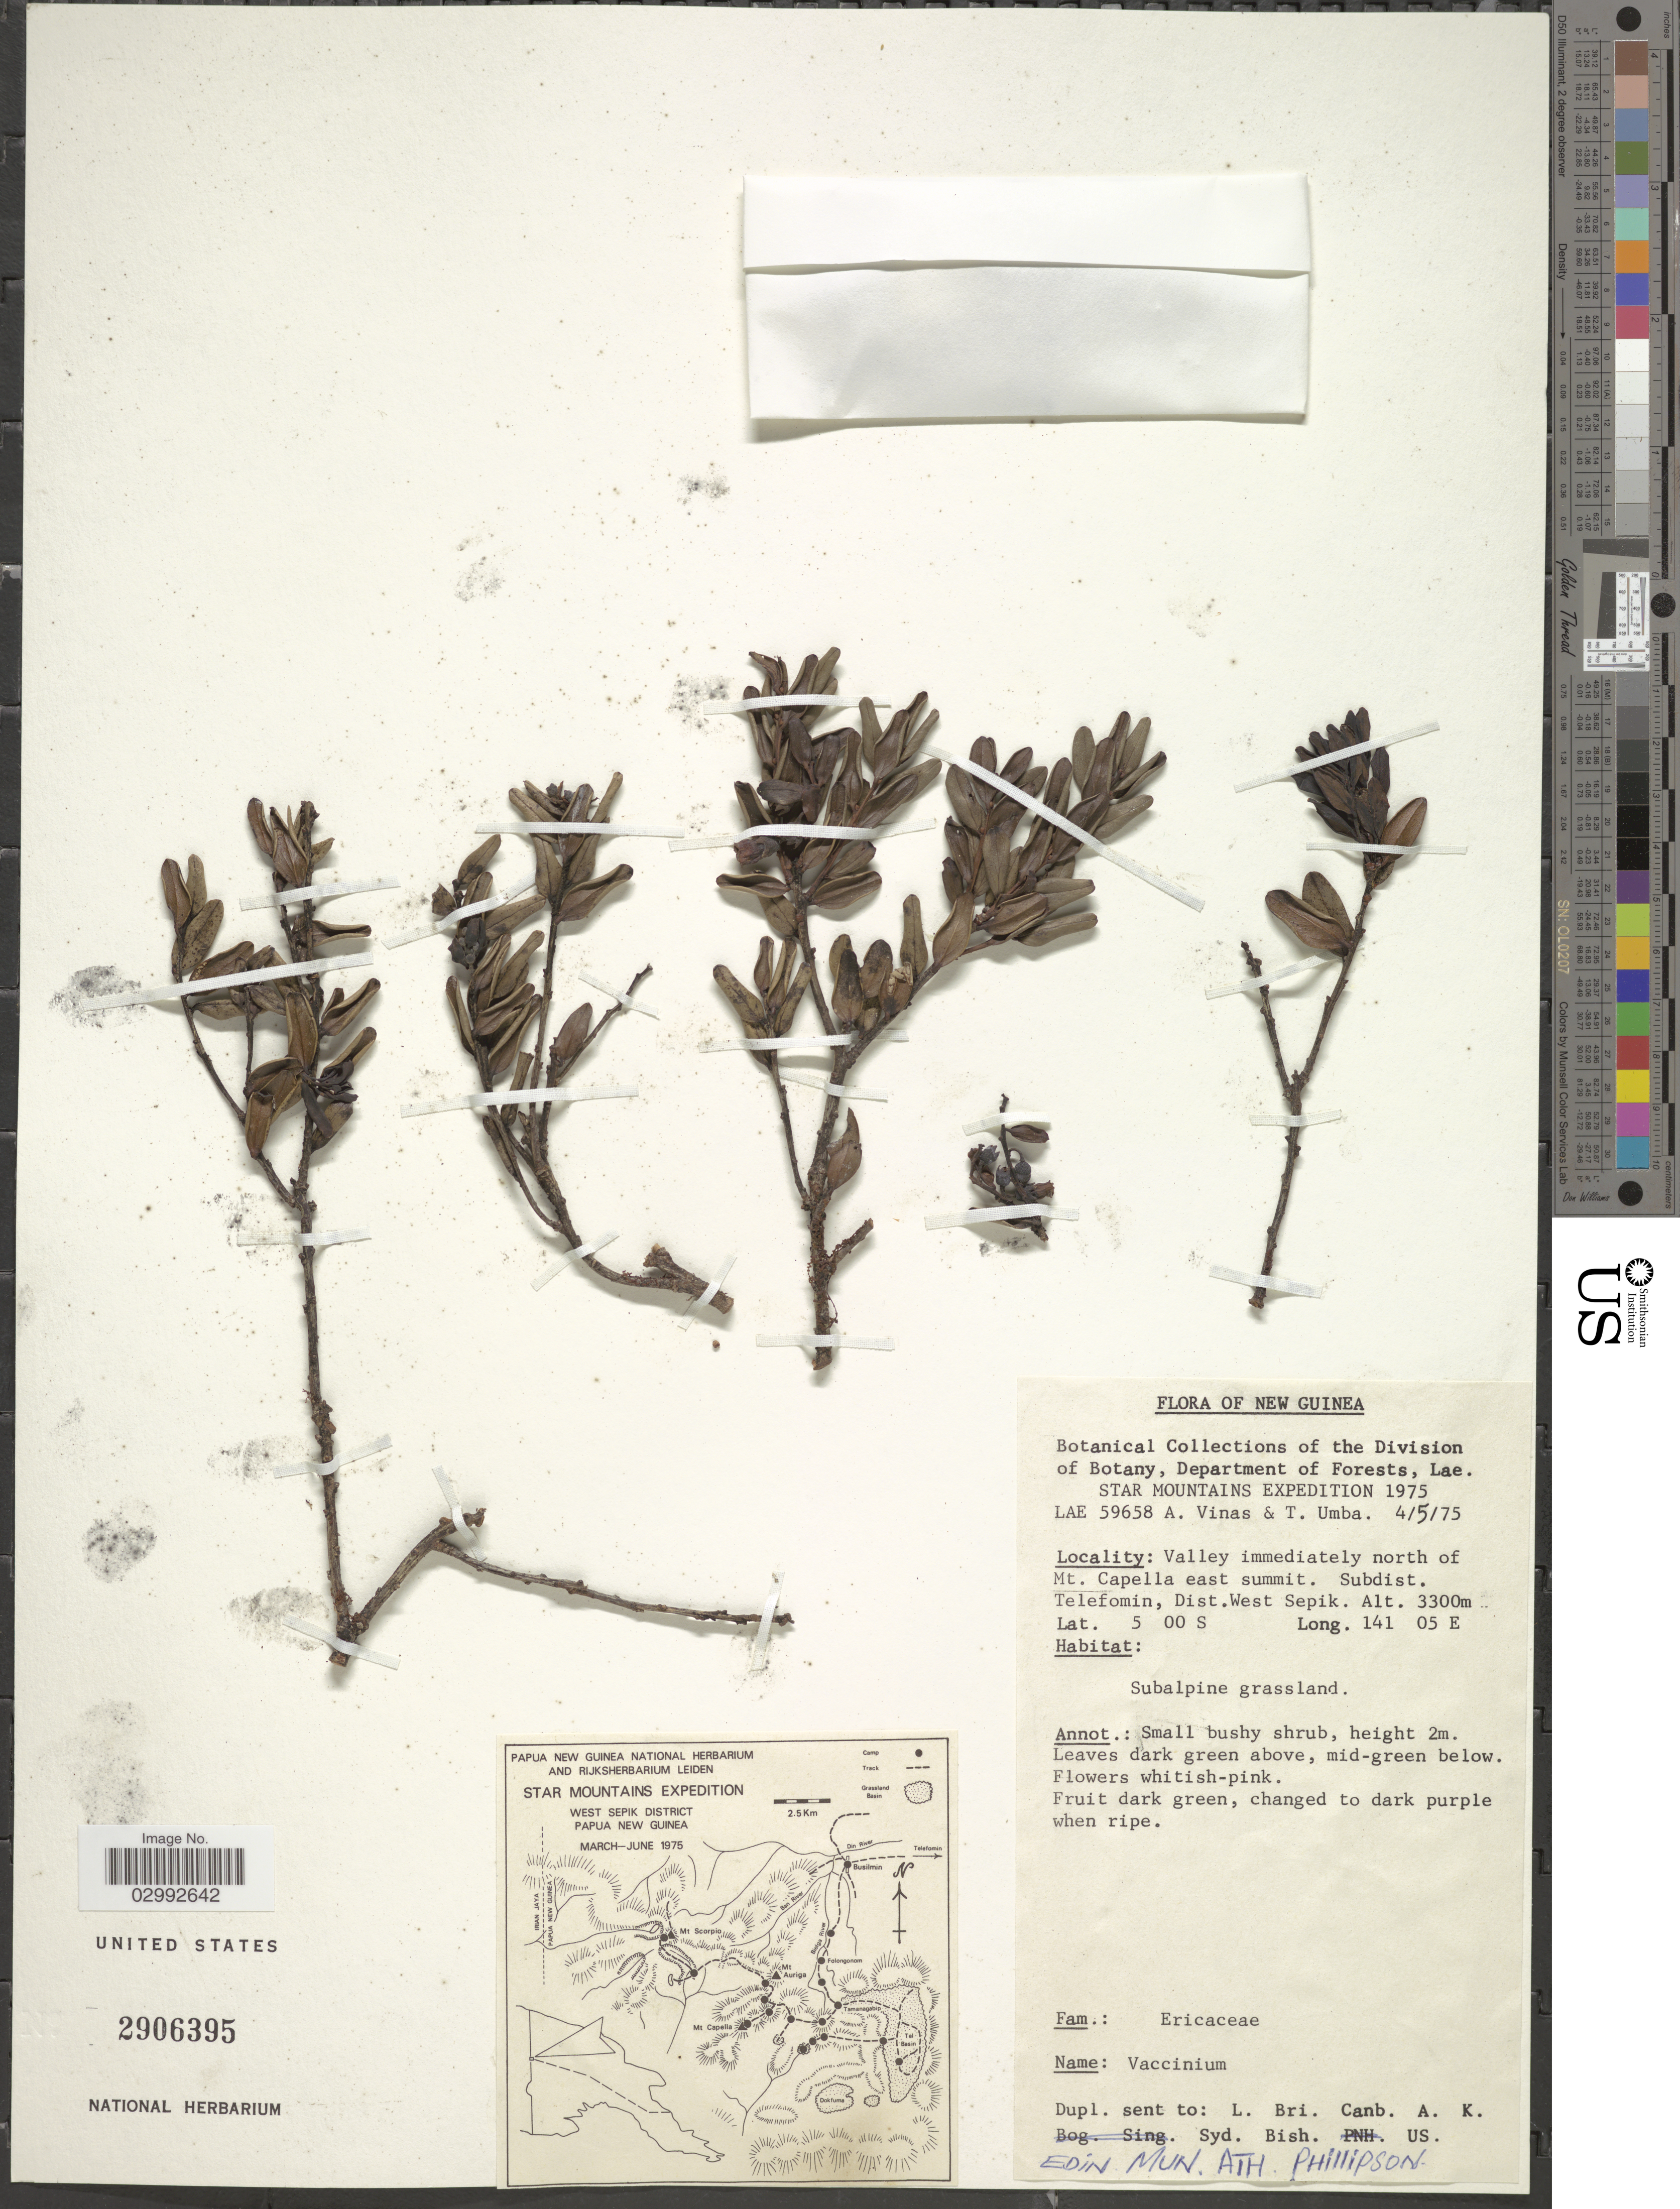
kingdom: Plantae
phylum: Tracheophyta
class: Magnoliopsida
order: Ericales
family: Ericaceae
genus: Vaccinium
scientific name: Vaccinium sp.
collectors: A. Vinas & T. Umba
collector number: LAE 59658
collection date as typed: Transcribed d/m/y: 4/5/75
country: Papua New Guinea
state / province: Sandaun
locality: New Guinea, Valley immediately north of Mt. Capella east summit, Subdist. Telefonim, Dist. West Sepik.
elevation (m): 3300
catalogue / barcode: US 2906395